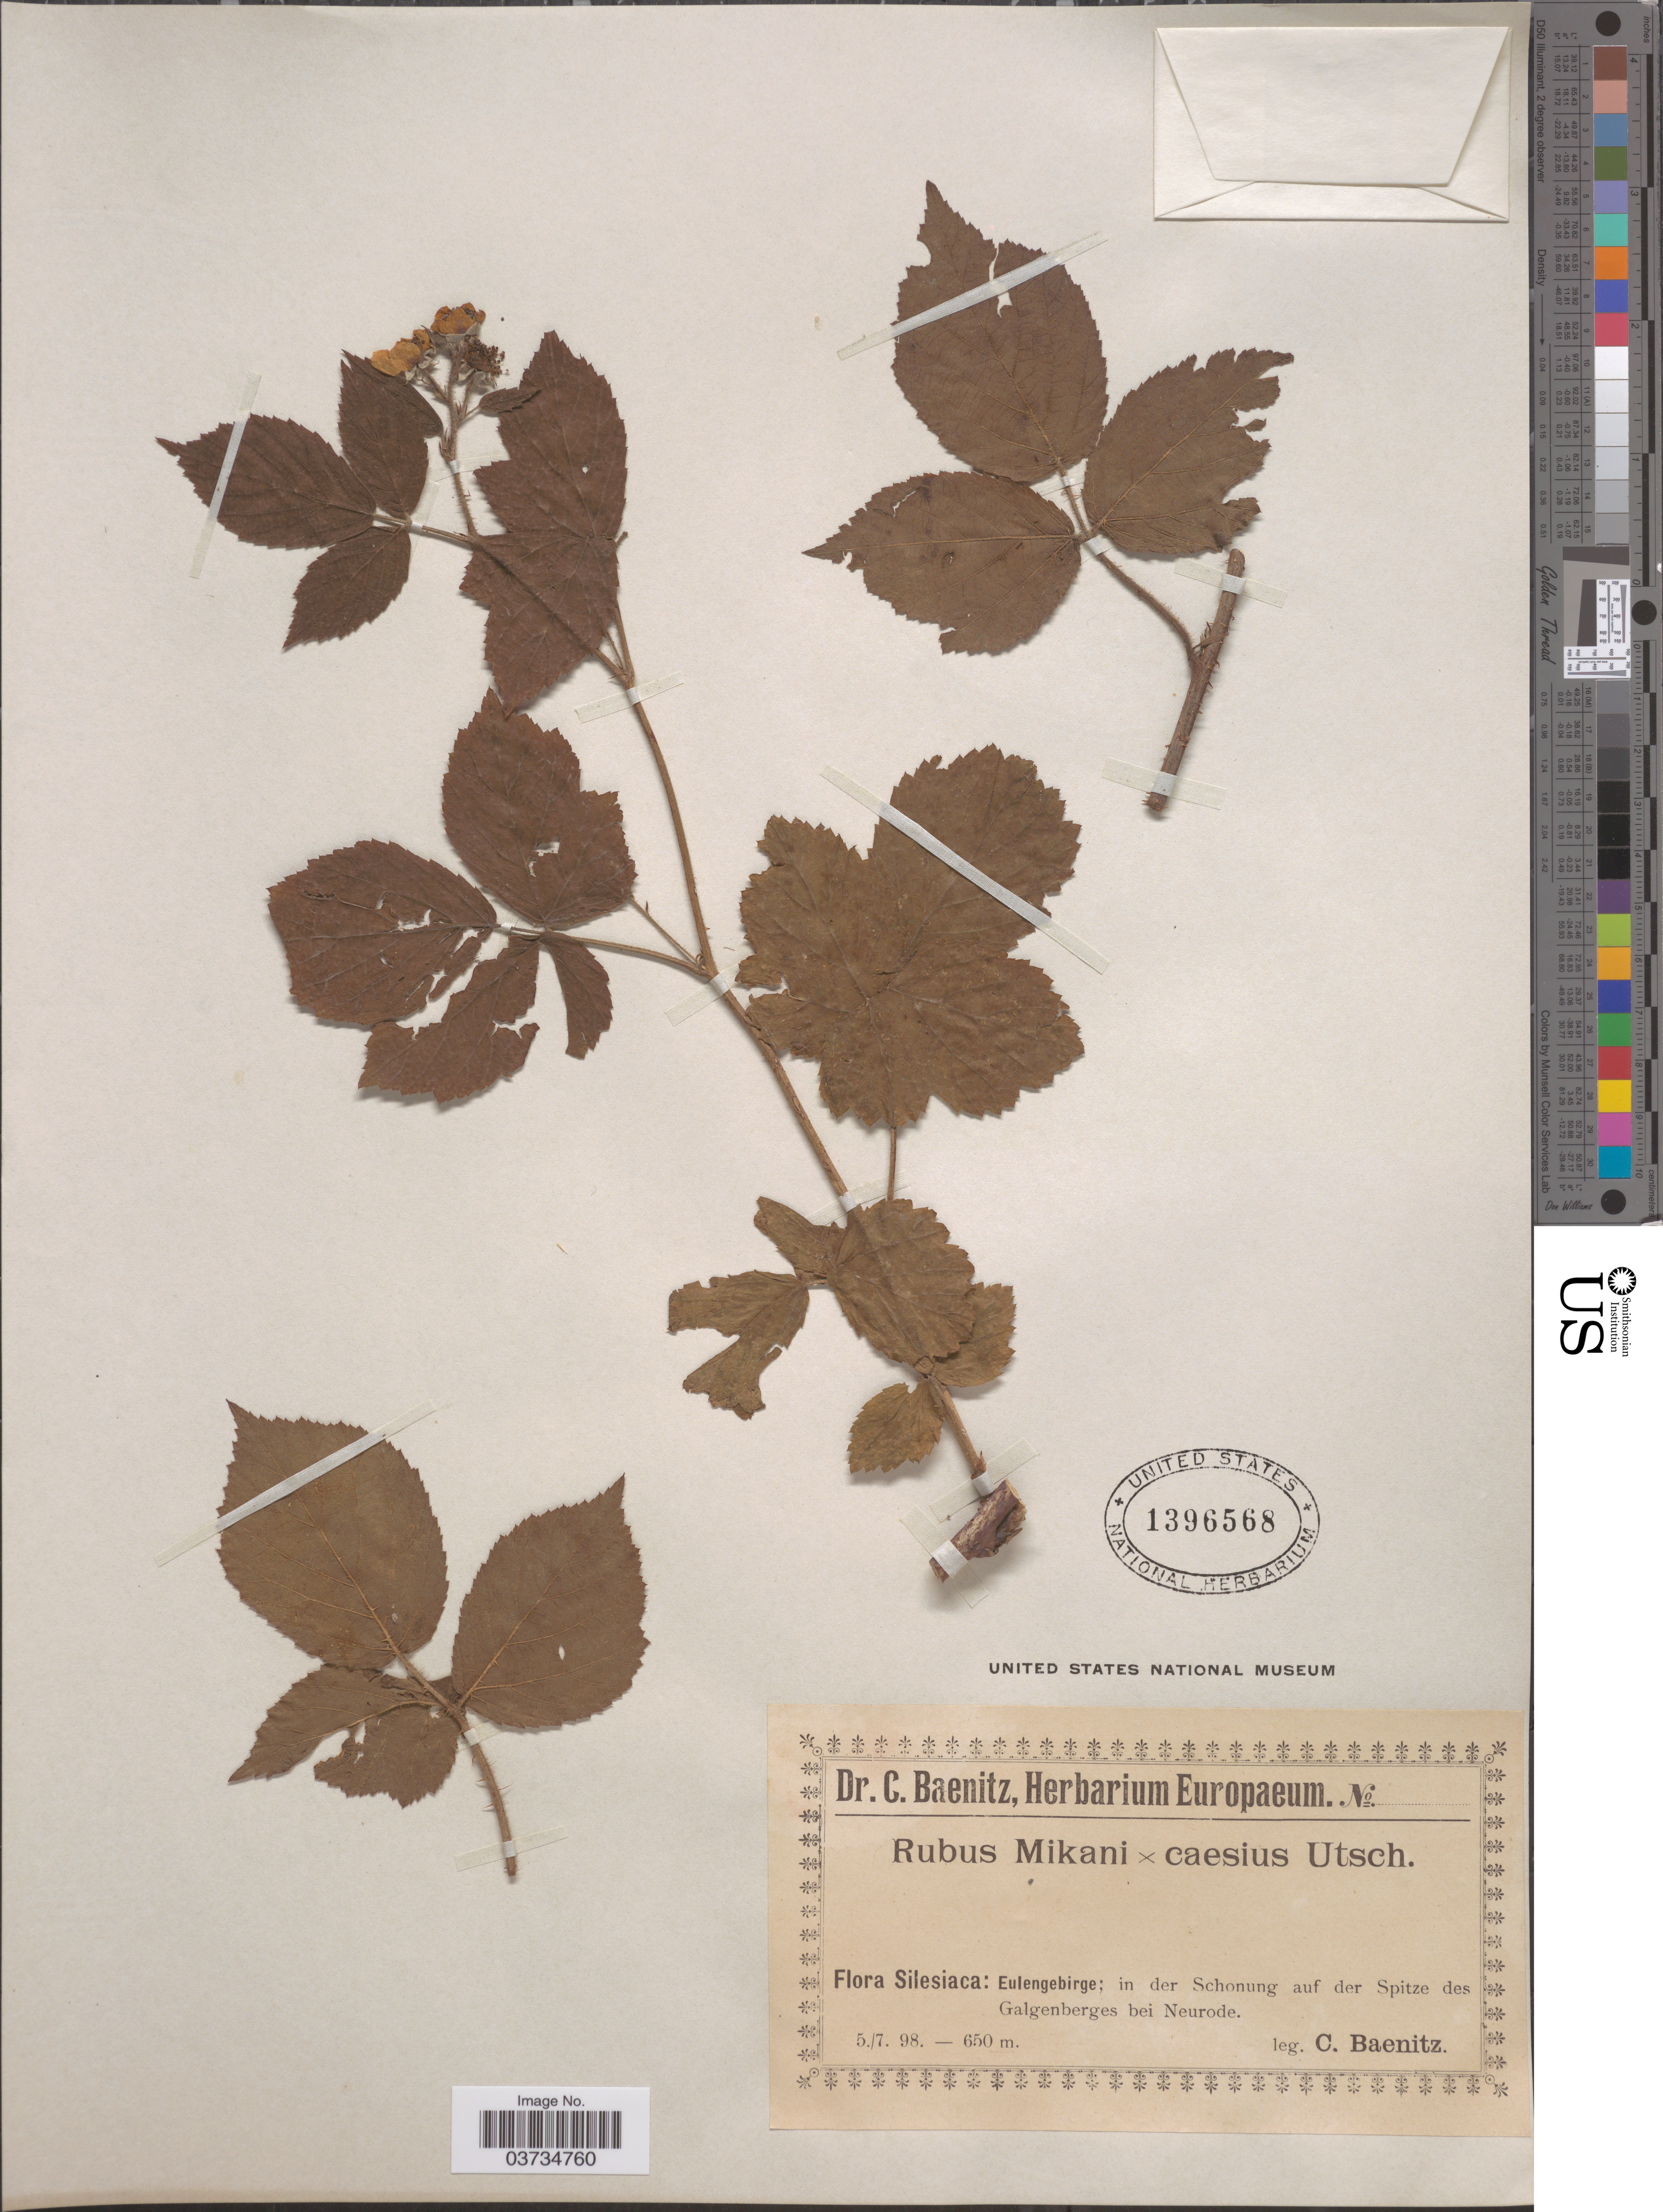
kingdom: Plantae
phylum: Tracheophyta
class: Magnoliopsida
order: Rosales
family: Rosaceae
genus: Rubus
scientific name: Rubus mikanii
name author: Köhler ex Weihe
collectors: C. G. Baenitz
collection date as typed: Transcribed d/m/y: 5/7/98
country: Poland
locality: Silesiaca: Eulengebirge; in der Schonung auf der Spitze des Galgenberges bei Neurode.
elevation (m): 650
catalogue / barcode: US 1396568